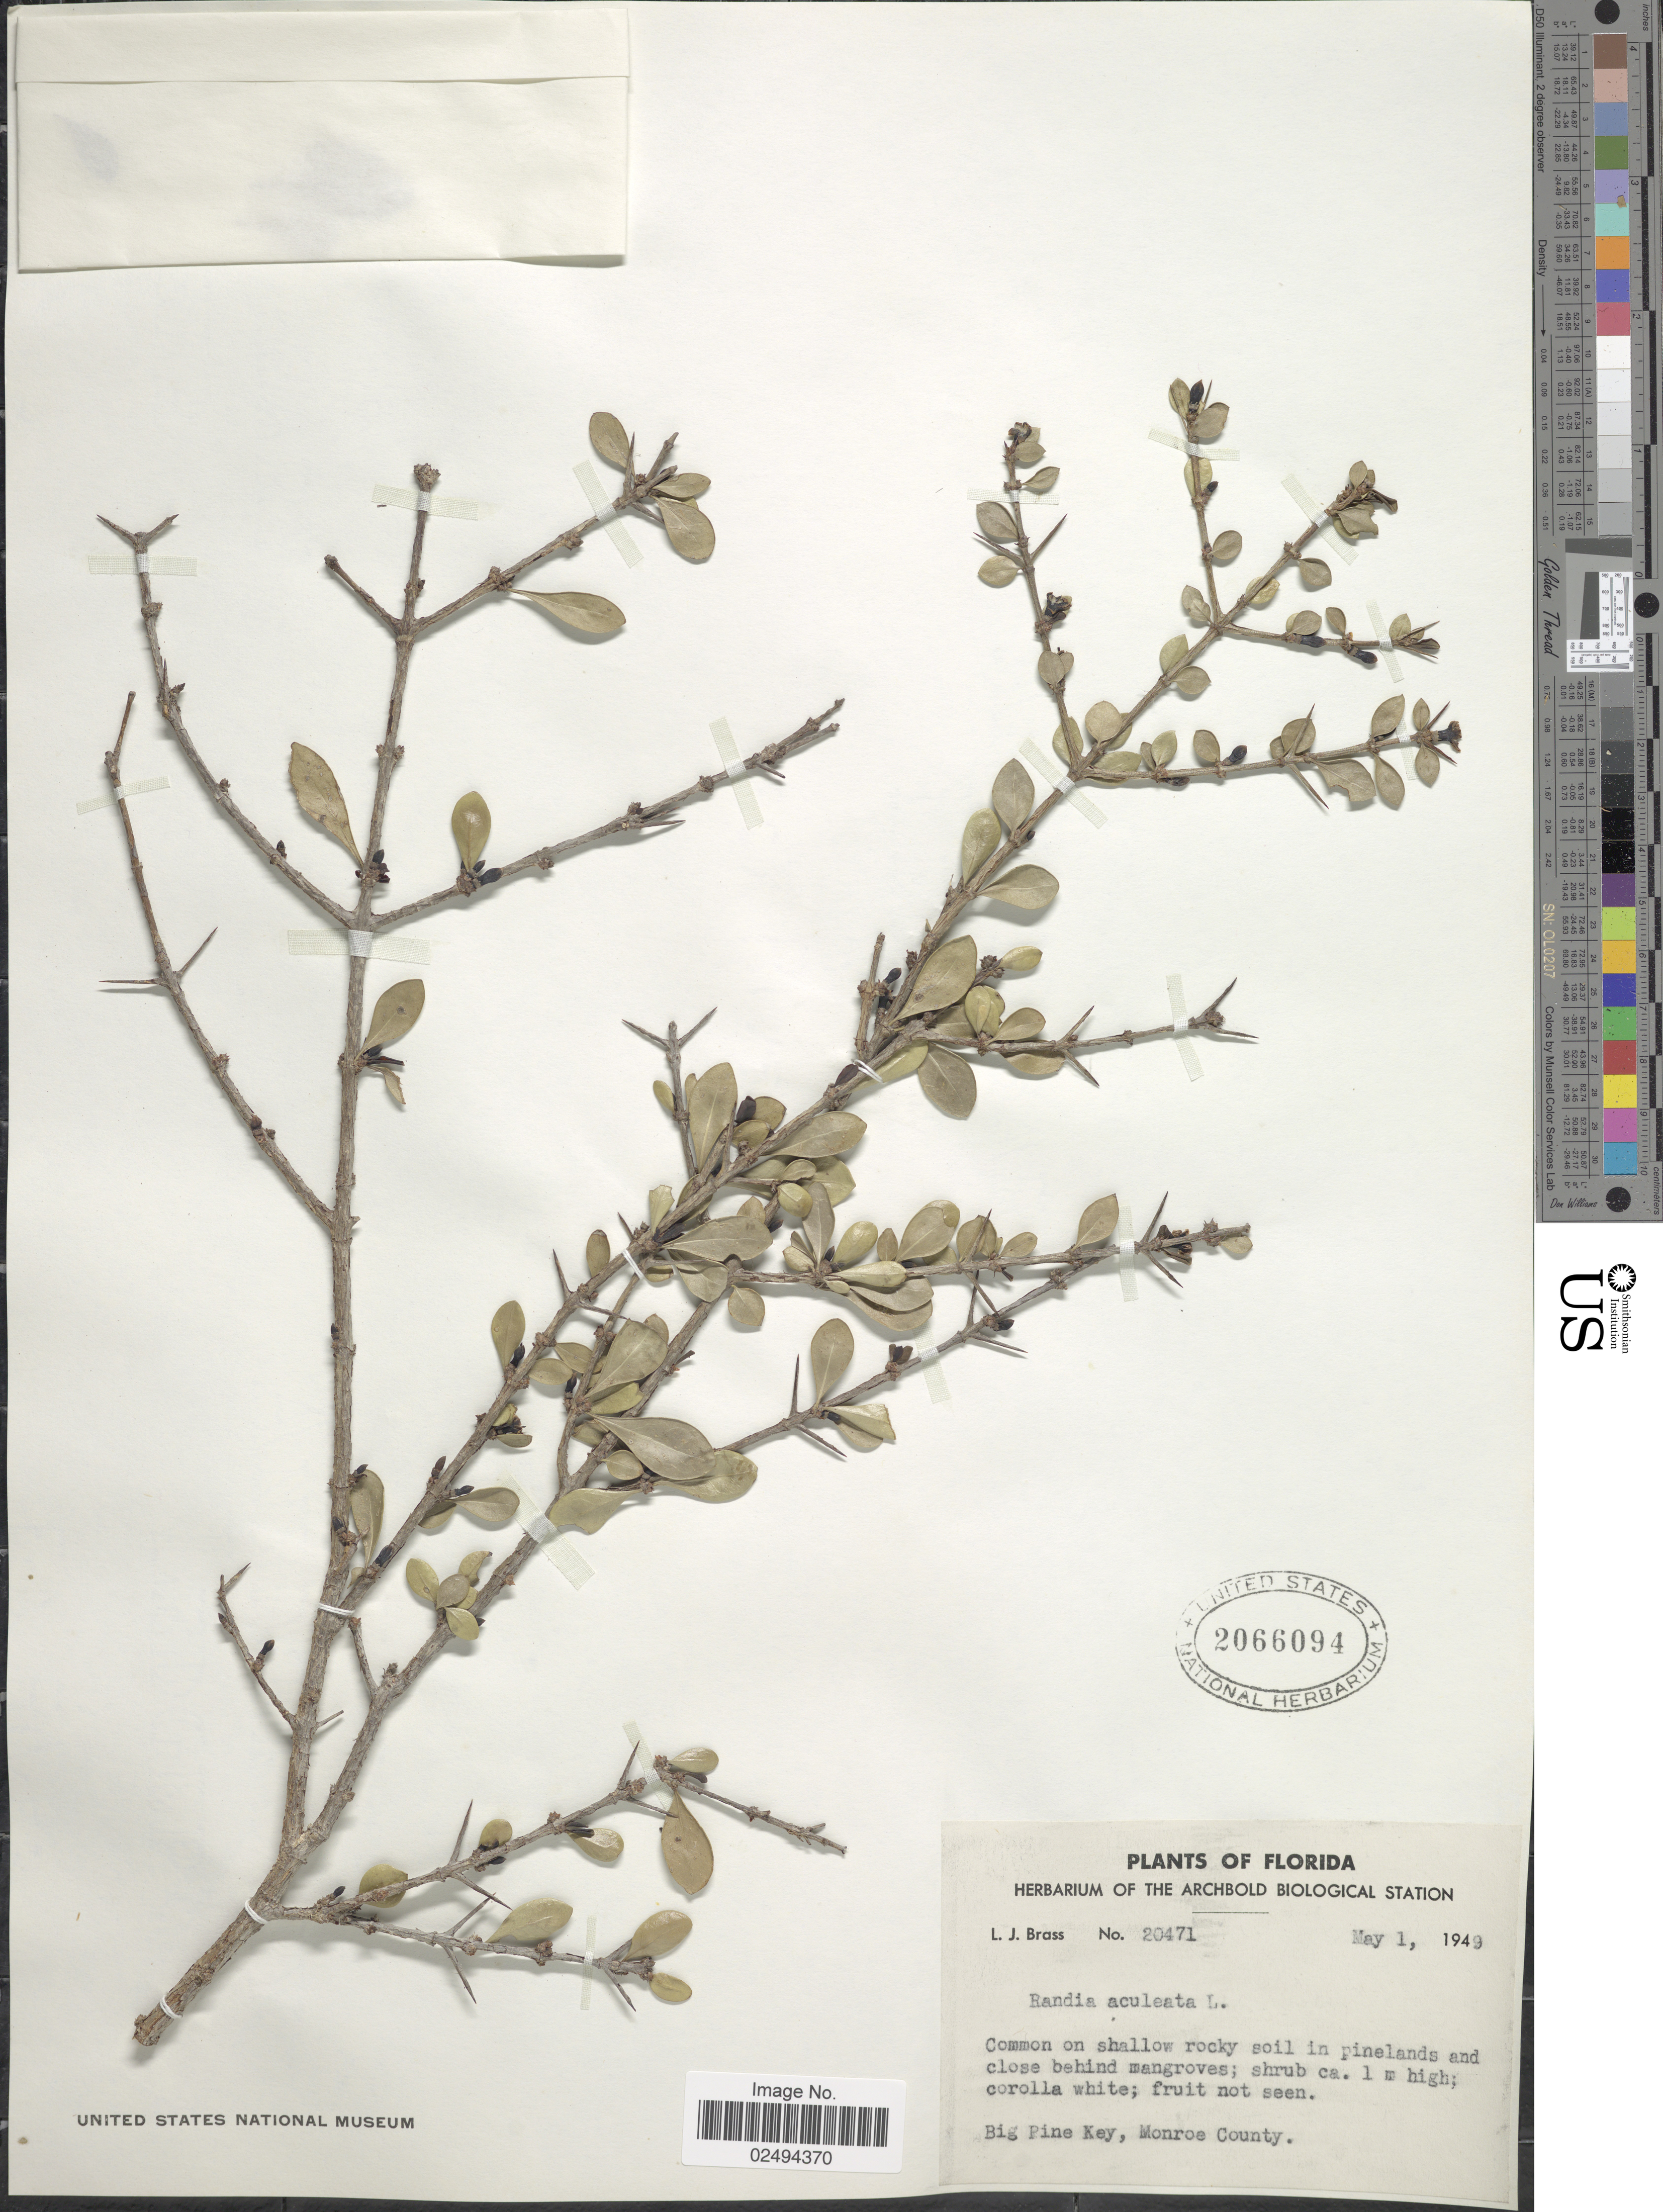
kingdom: Plantae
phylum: Tracheophyta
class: Magnoliopsida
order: Gentianales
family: Rubiaceae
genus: Randia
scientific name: Randia aculeata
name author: L.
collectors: L. J. Brass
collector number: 20471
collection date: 1949-05-01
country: United States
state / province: Florida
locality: Big Pine Key, Monroe County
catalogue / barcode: US 2066094